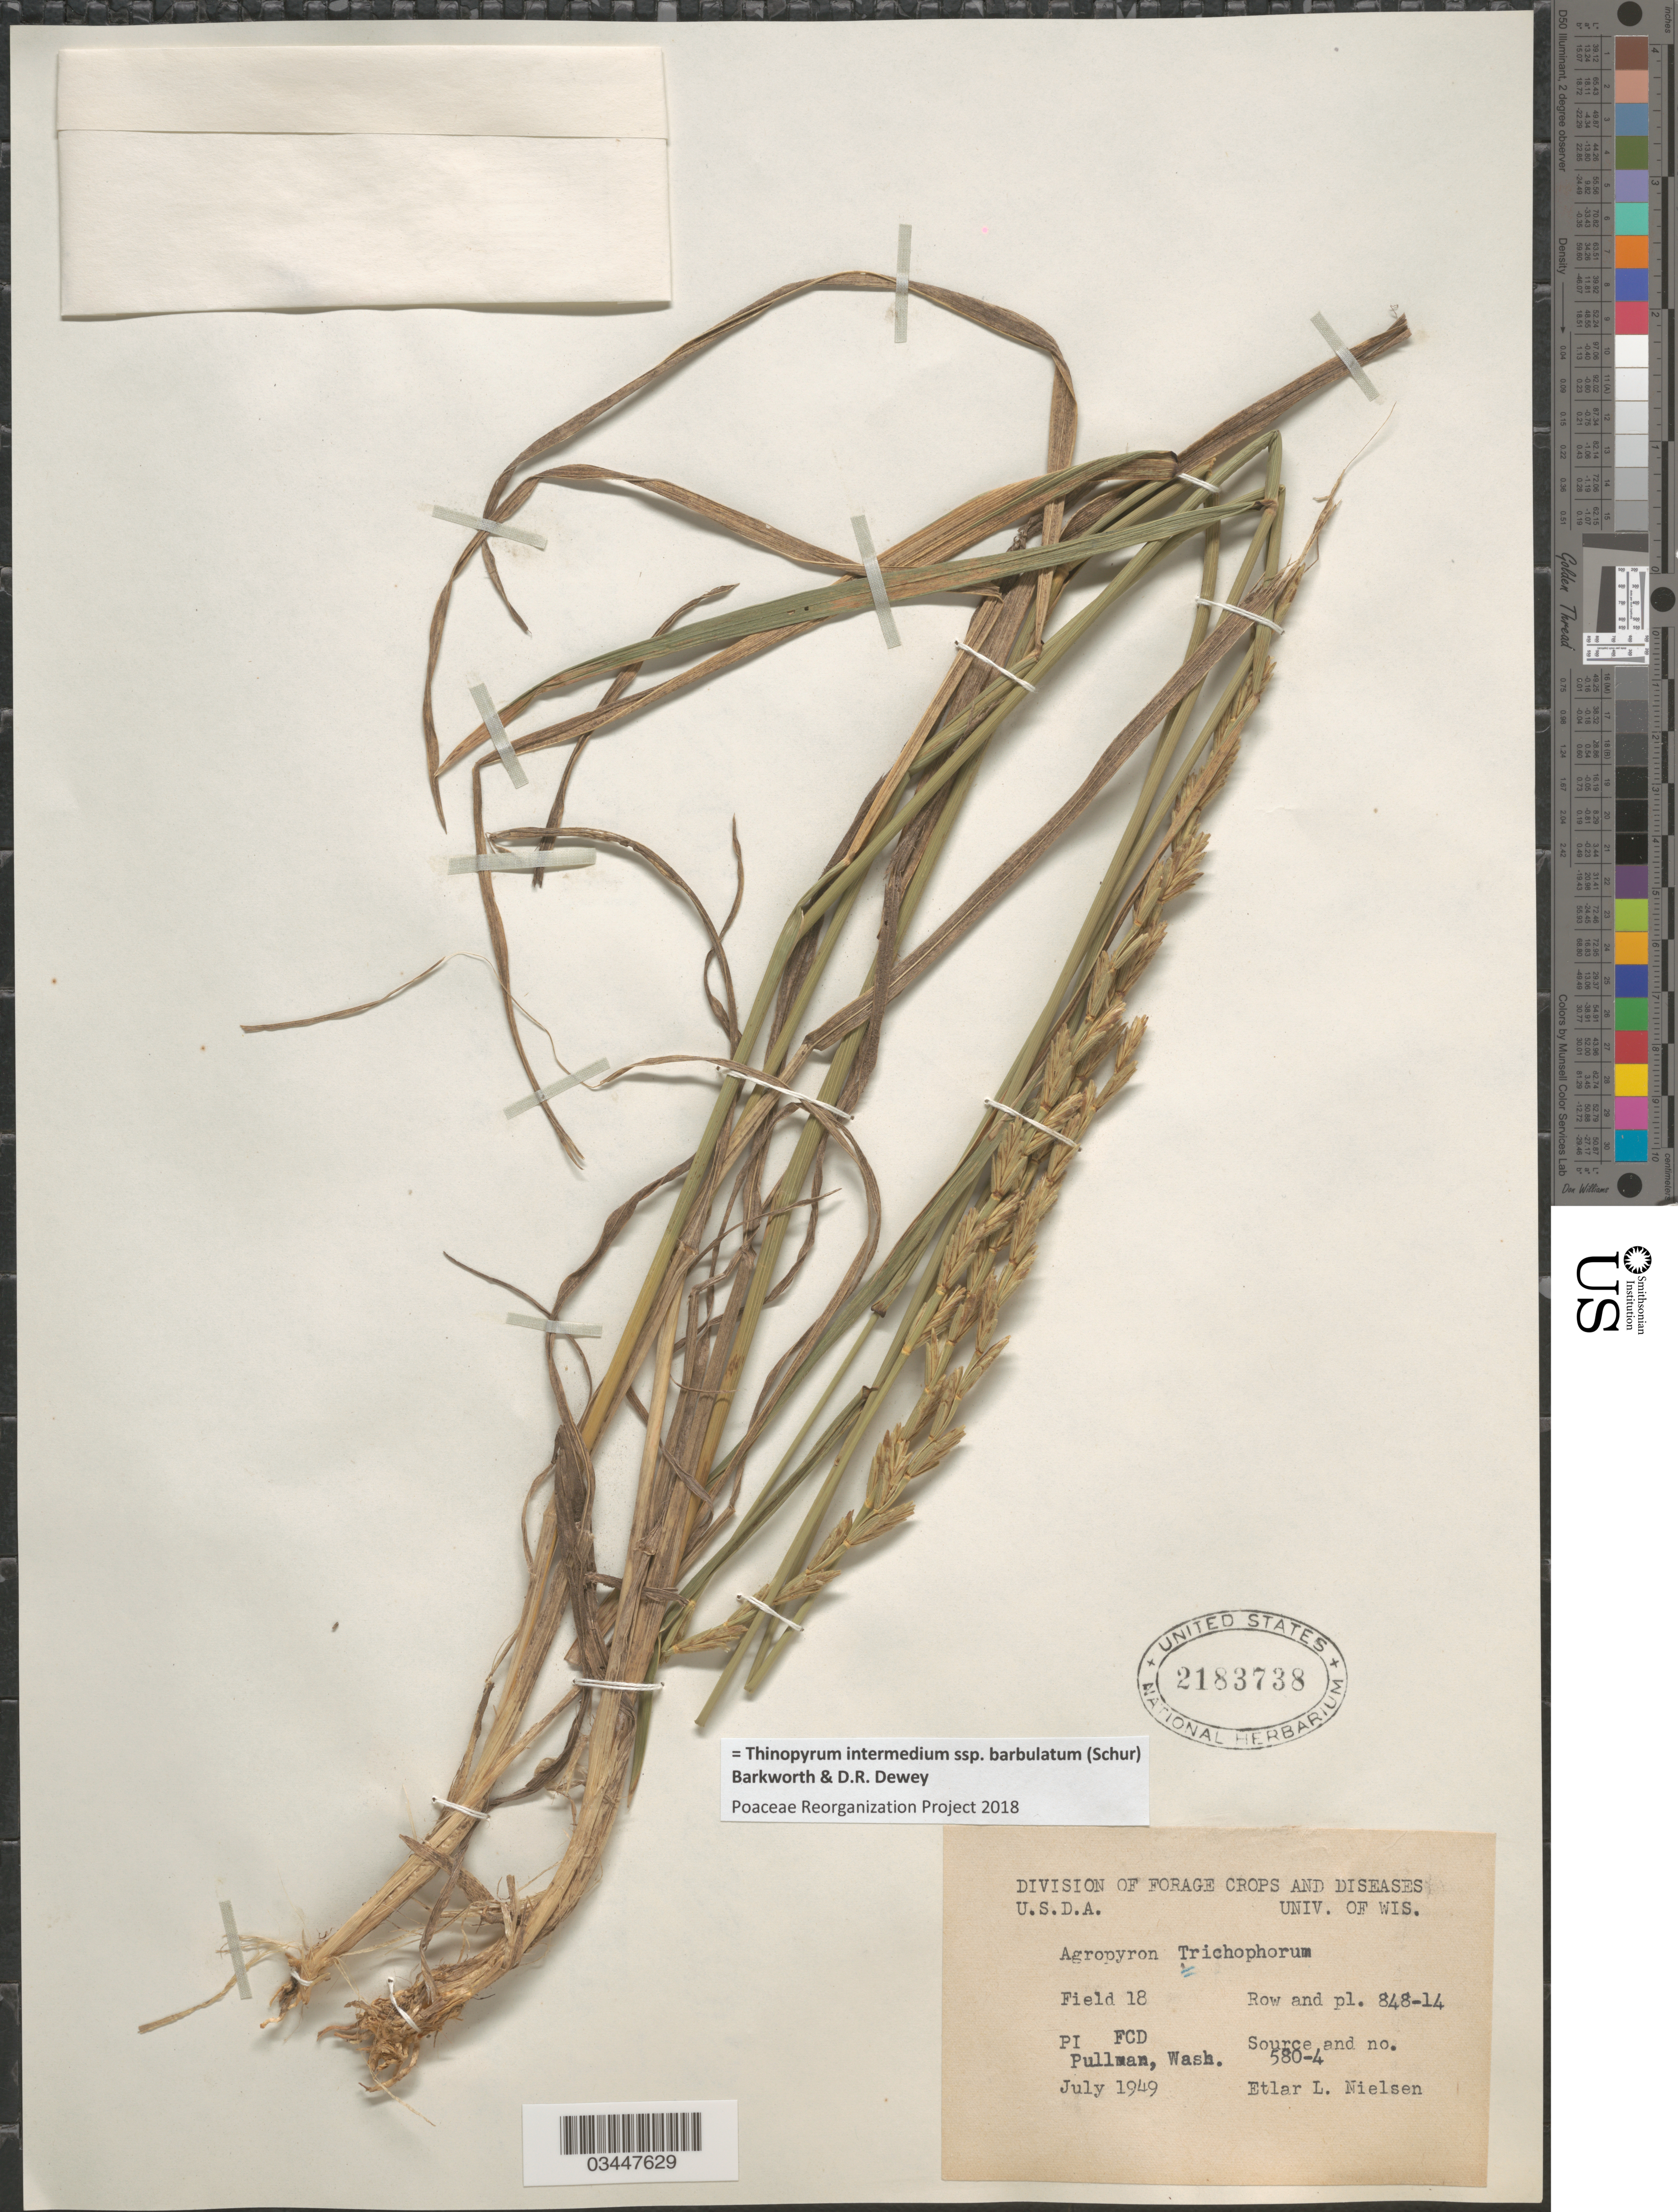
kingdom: Plantae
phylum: Tracheophyta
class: Liliopsida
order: Poales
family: Poaceae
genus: Thinopyrum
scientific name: Thinopyrum intermedium subsp. barbulatum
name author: (Schur) Barkworth & Dewey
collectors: E. L. Nielsen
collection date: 1949-07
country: United States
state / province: Washington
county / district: Whitman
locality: Field 18. Row and pl. 848-14. FCD Pullman.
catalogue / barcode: US 2183738